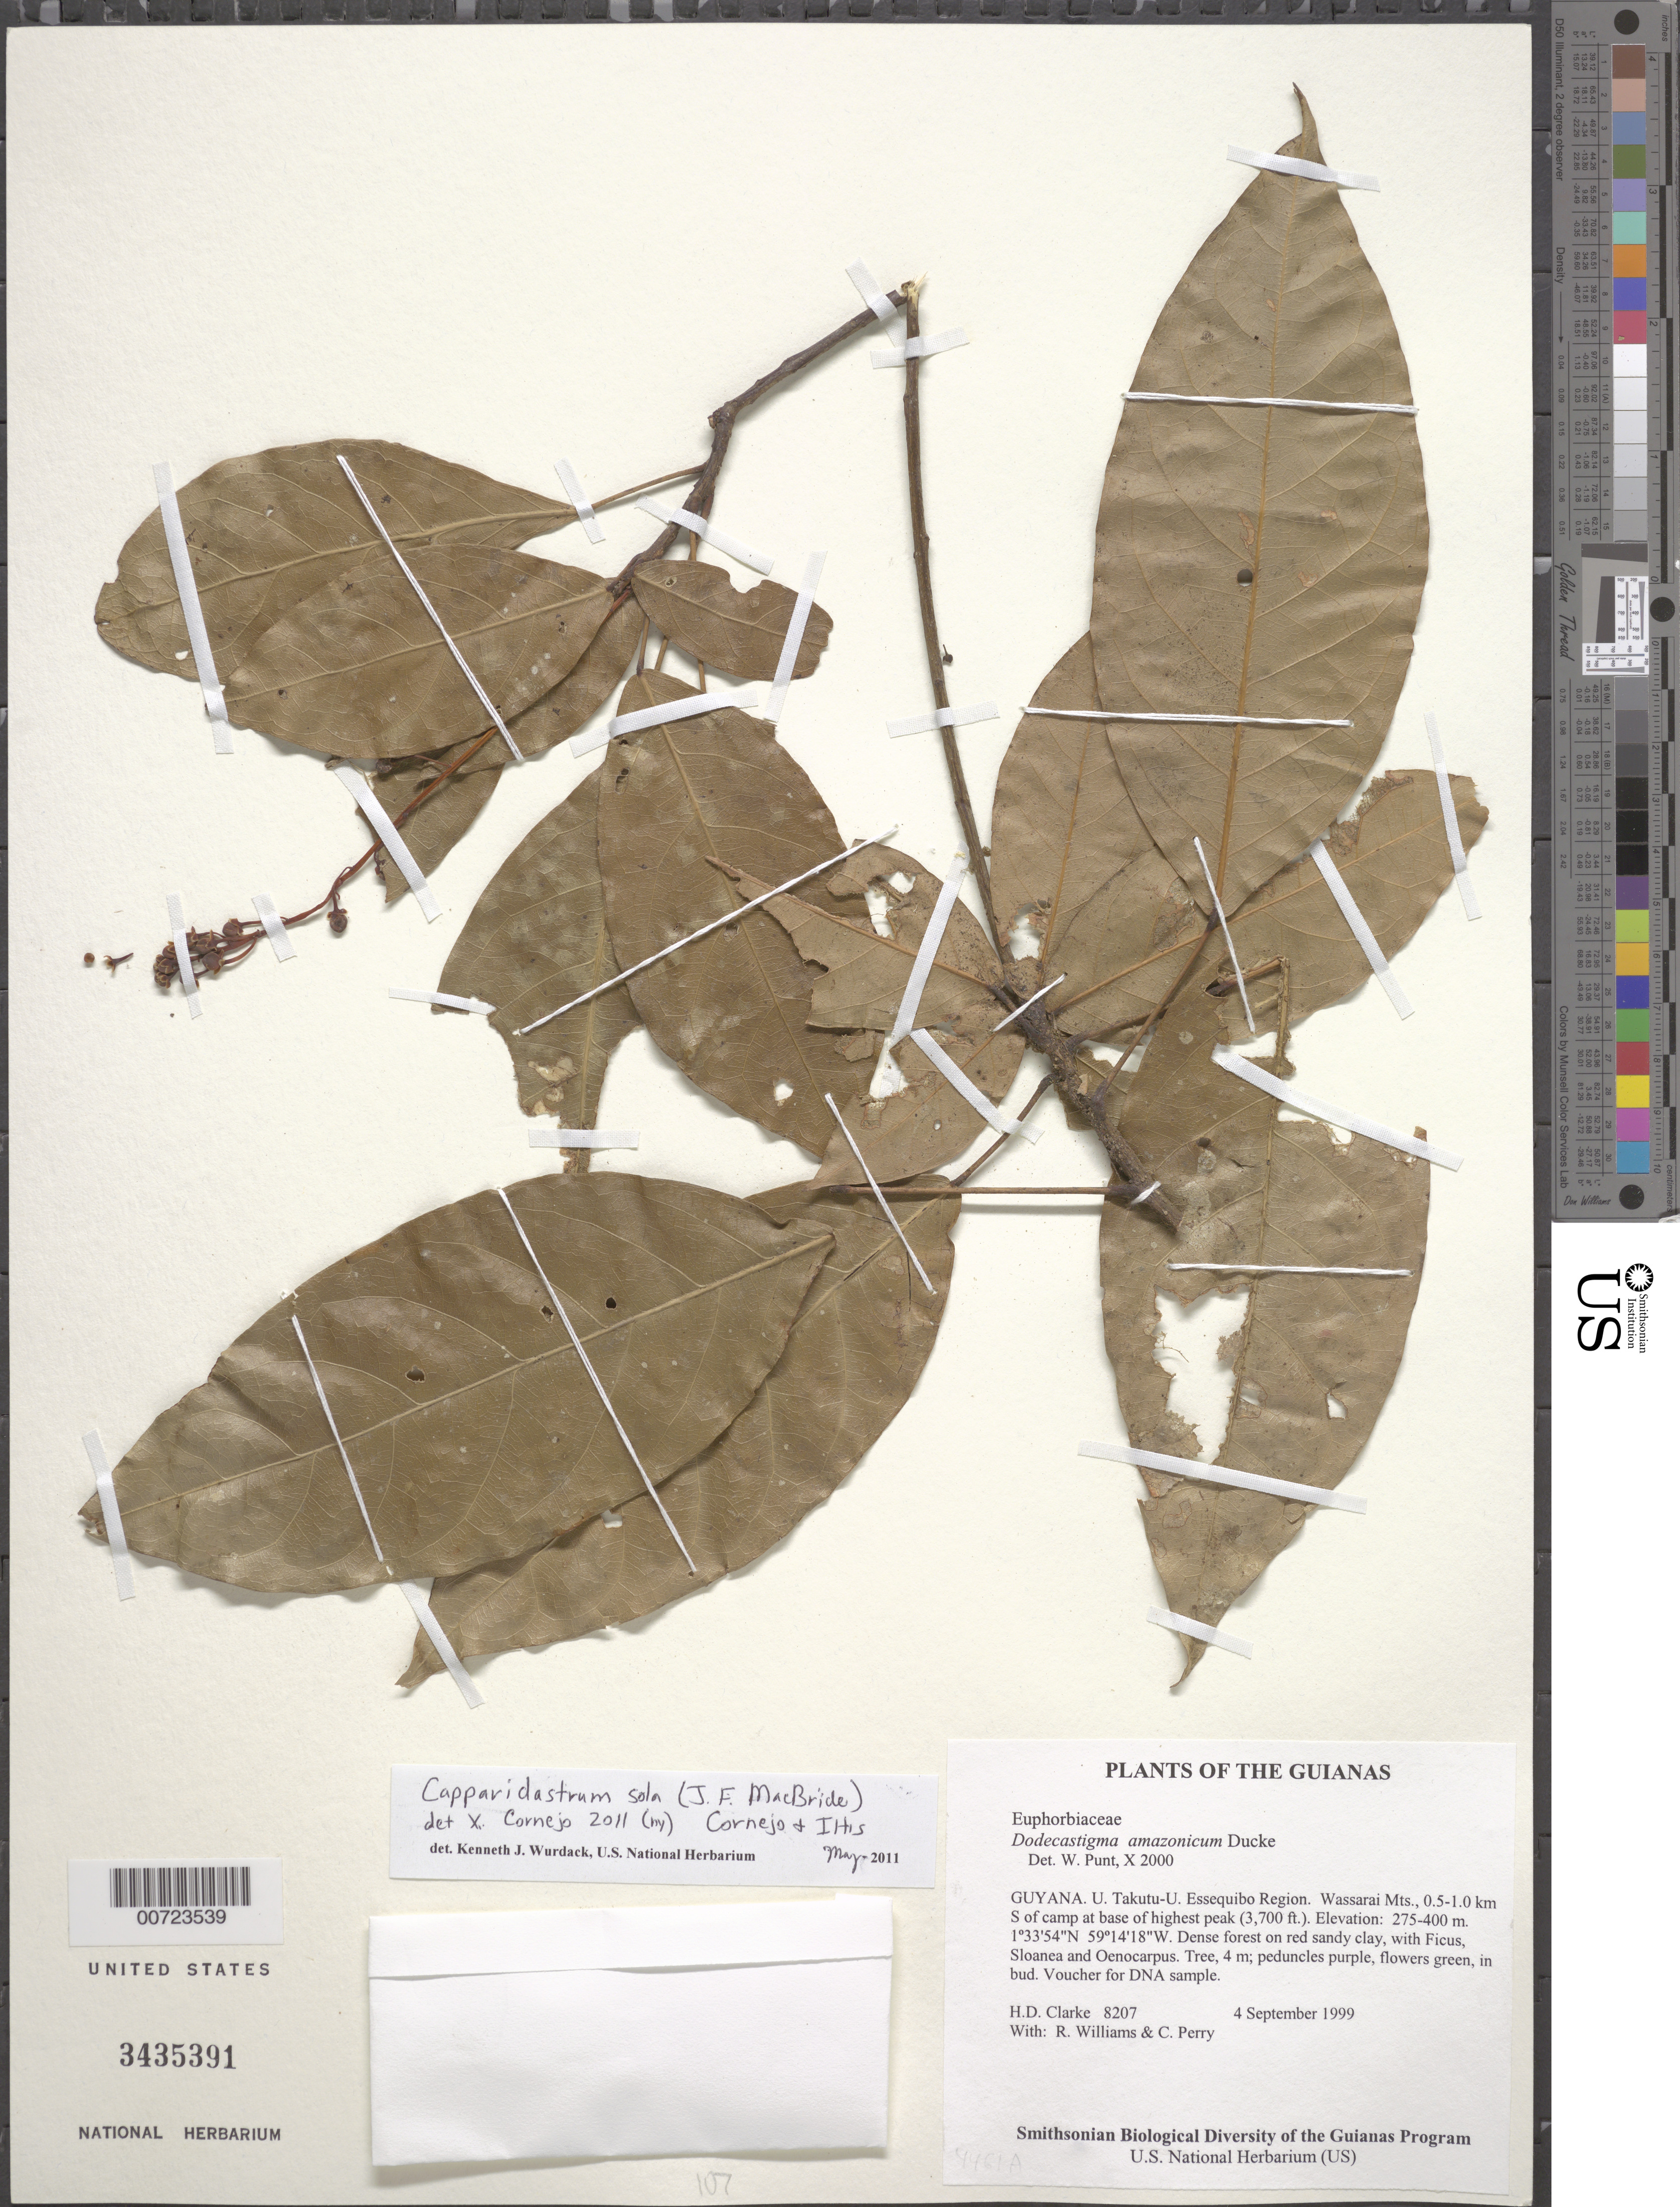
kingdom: Plantae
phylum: Tracheophyta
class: Magnoliopsida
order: Brassicales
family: Capparaceae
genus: Capparidastrum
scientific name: Capparidastrum sola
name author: (J.F. Macbr.) Iltis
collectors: H. D. Clarke, R. Williams & C. Perry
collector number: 8207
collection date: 1999-09-04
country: Guyana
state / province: U. Takutu-U. Essequibo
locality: U. Takutu- U. Essequibo Region. Wassarai Mts., 0.5-1.0 km S of camp at base of highest peak.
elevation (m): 1128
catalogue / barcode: US 3435391